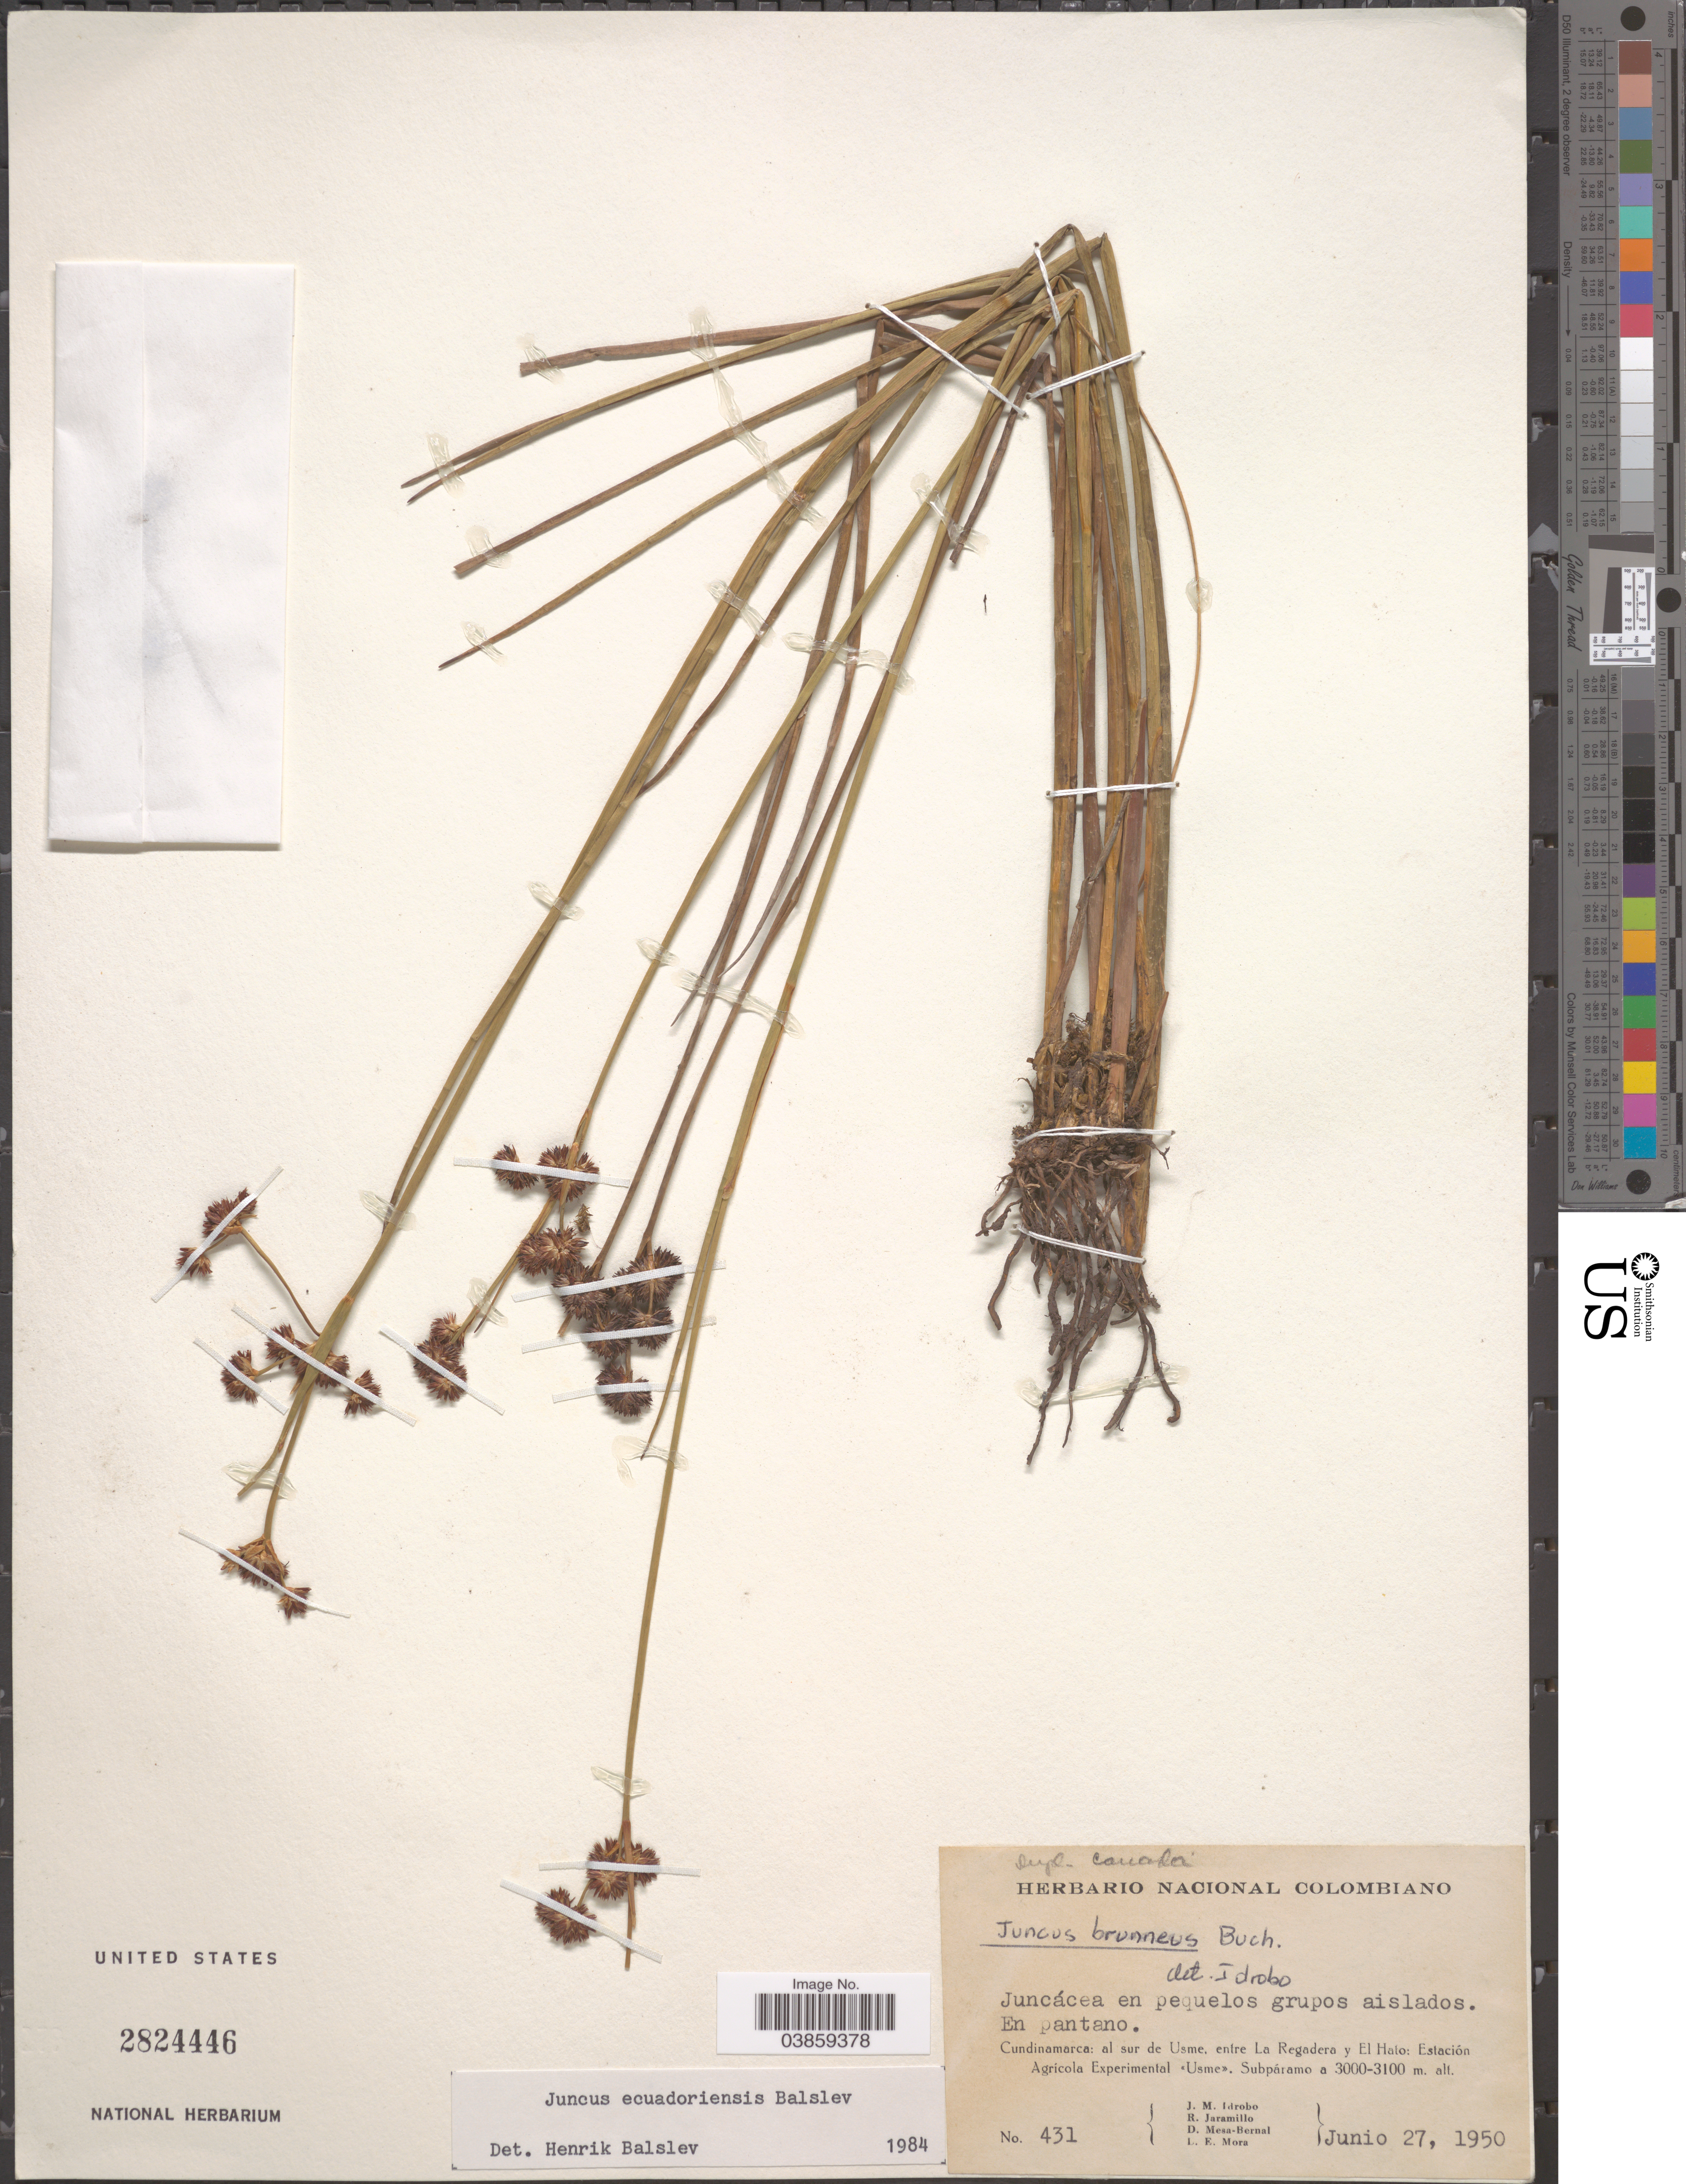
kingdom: Plantae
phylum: Tracheophyta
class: Liliopsida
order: Poales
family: Juncaceae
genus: Juncus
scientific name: Juncus ecuadoriensis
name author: Balslev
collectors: J. M. Idrobo, R. Jaramillo, D. Mesa Bernal & L. Mora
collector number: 431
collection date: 1950-06-27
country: Colombia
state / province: Cundinamarca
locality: Al sur de Usme, entre La Regadera y El Hato: Estación Agricola Experimental <Usme>.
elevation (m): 3000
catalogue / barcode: US 2824446